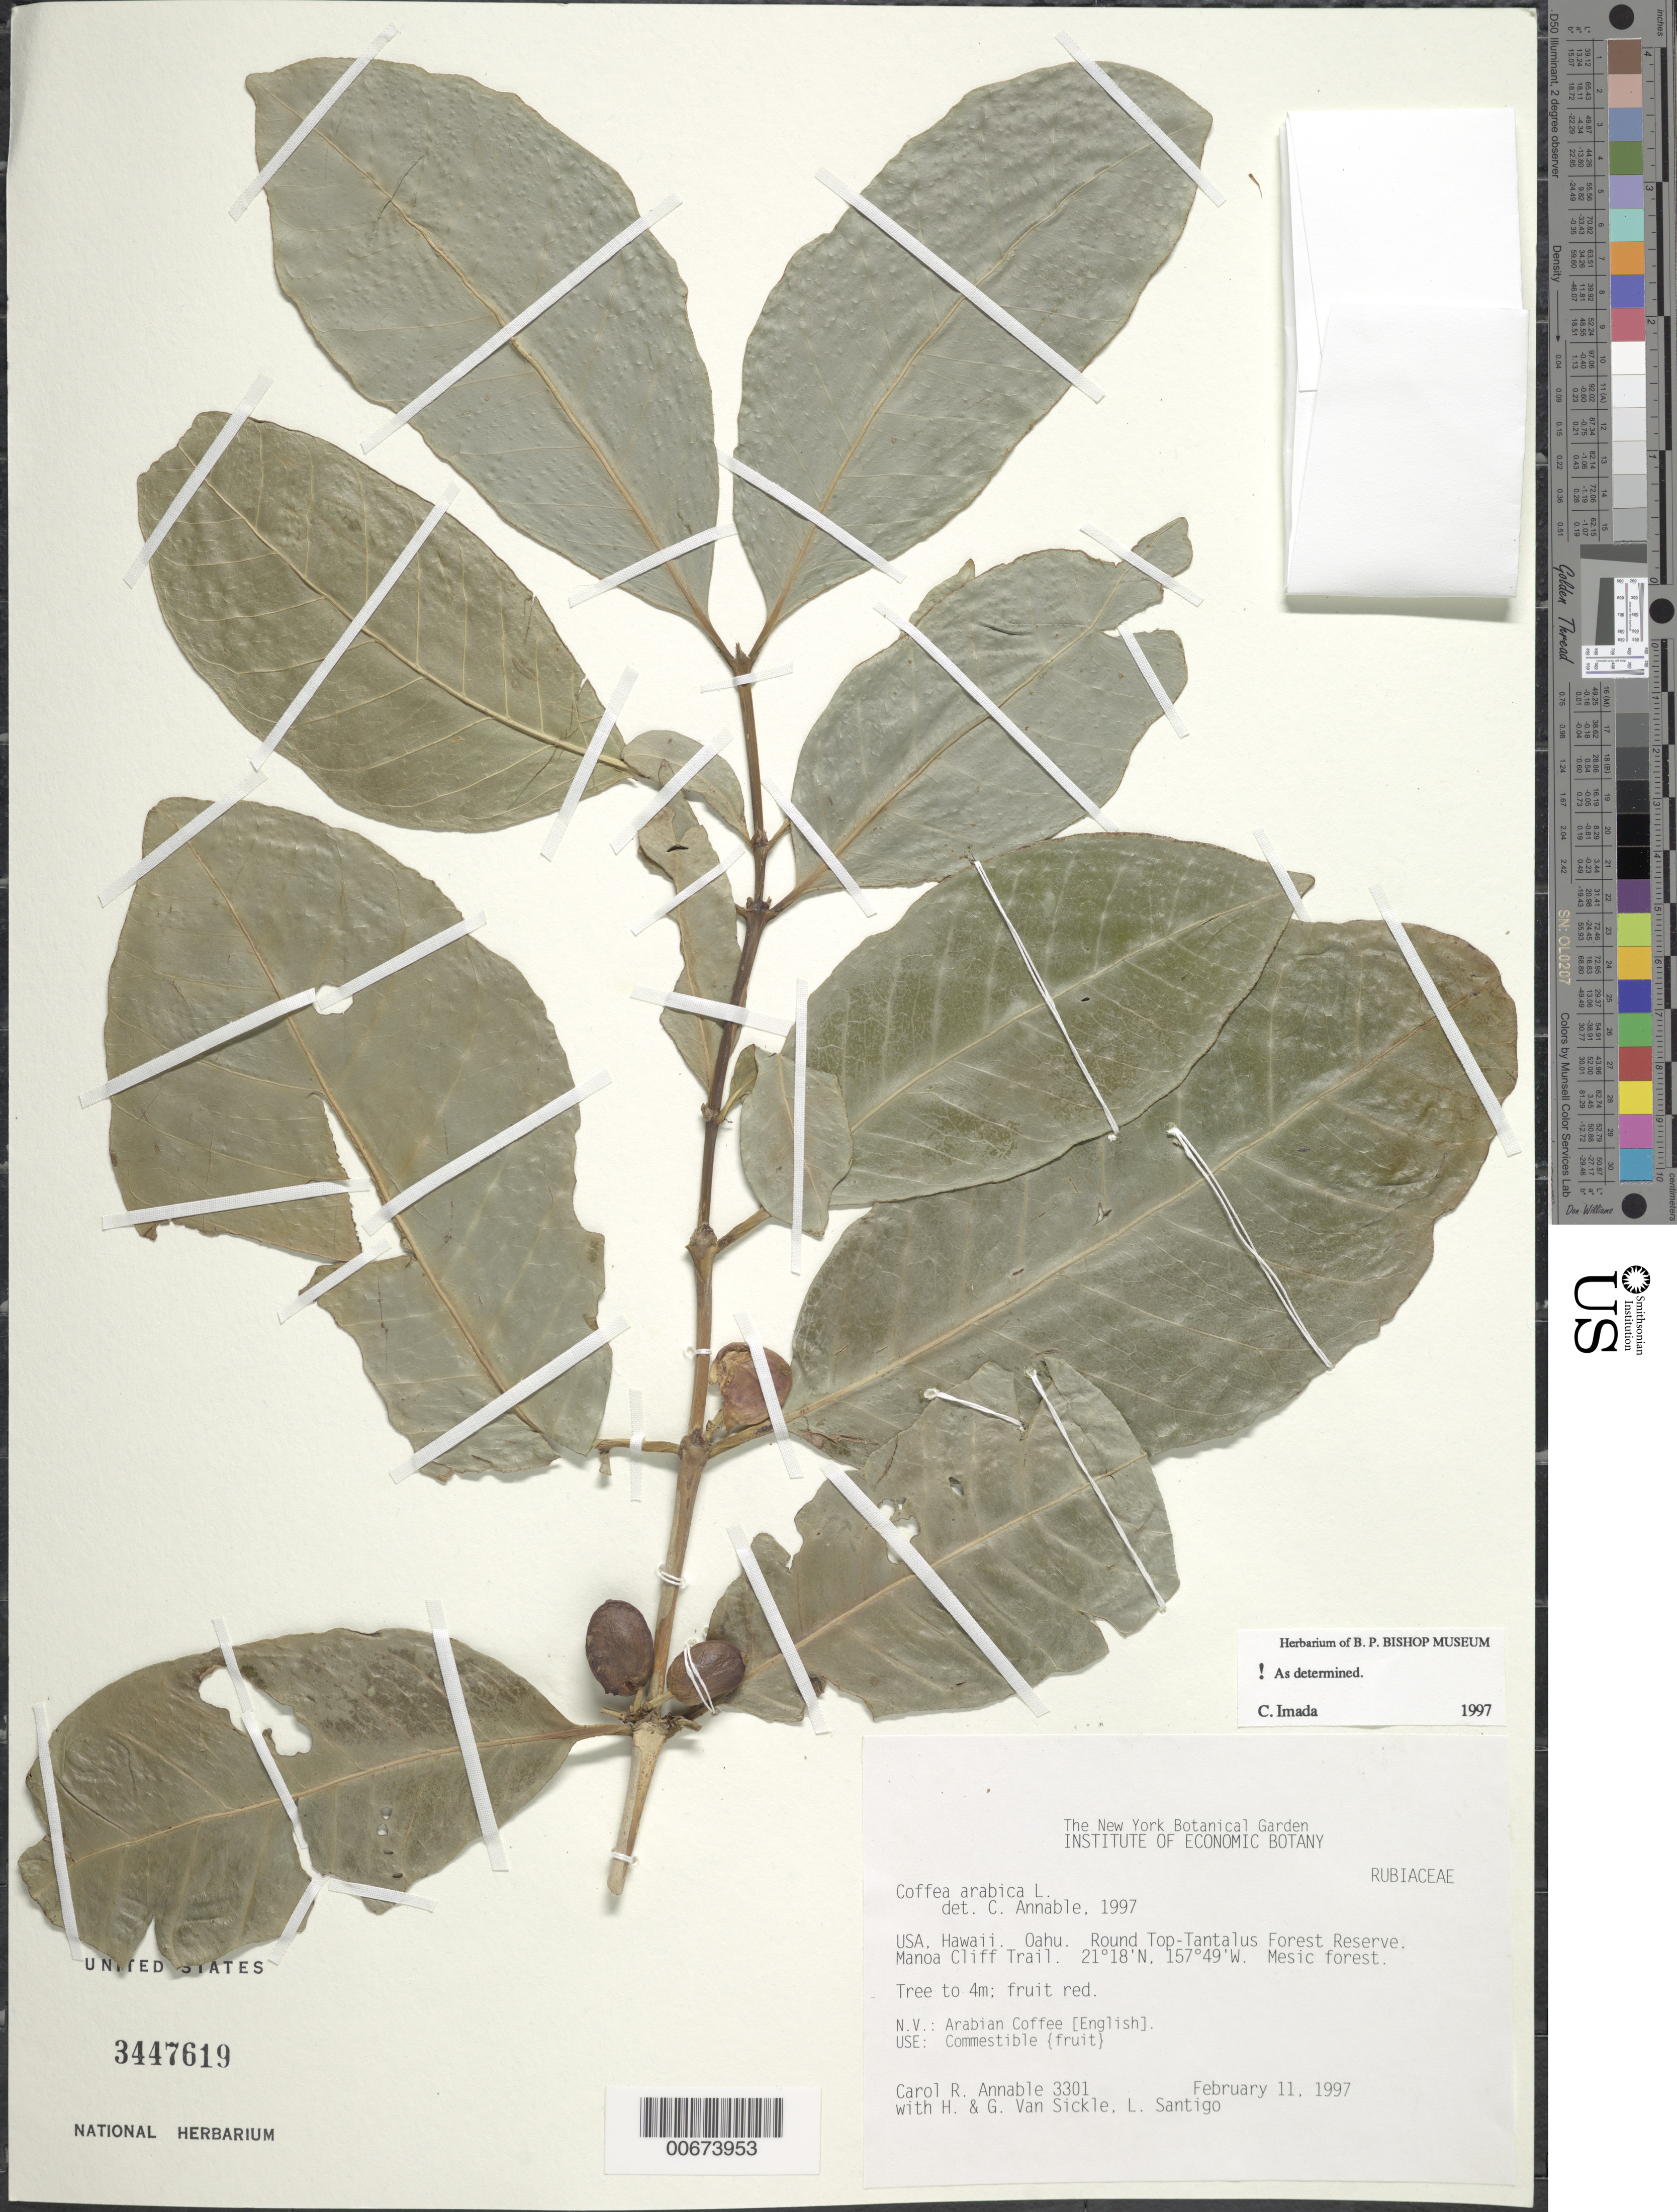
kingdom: Plantae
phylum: Tracheophyta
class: Magnoliopsida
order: Gentianales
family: Rubiaceae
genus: Coffea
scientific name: Coffea arabica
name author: L.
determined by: Imada, C.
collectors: C. R. Annable, H. Van Sickle, G. A. Van Sickle & L. Santigo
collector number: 3301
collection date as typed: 11 Feb 1997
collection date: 1997-02-11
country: United States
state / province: Hawaii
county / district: Honolulu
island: Oahu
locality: Round Top-Tantalus Forest Reserve, Manoa Cliff Trail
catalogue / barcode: US 3447619